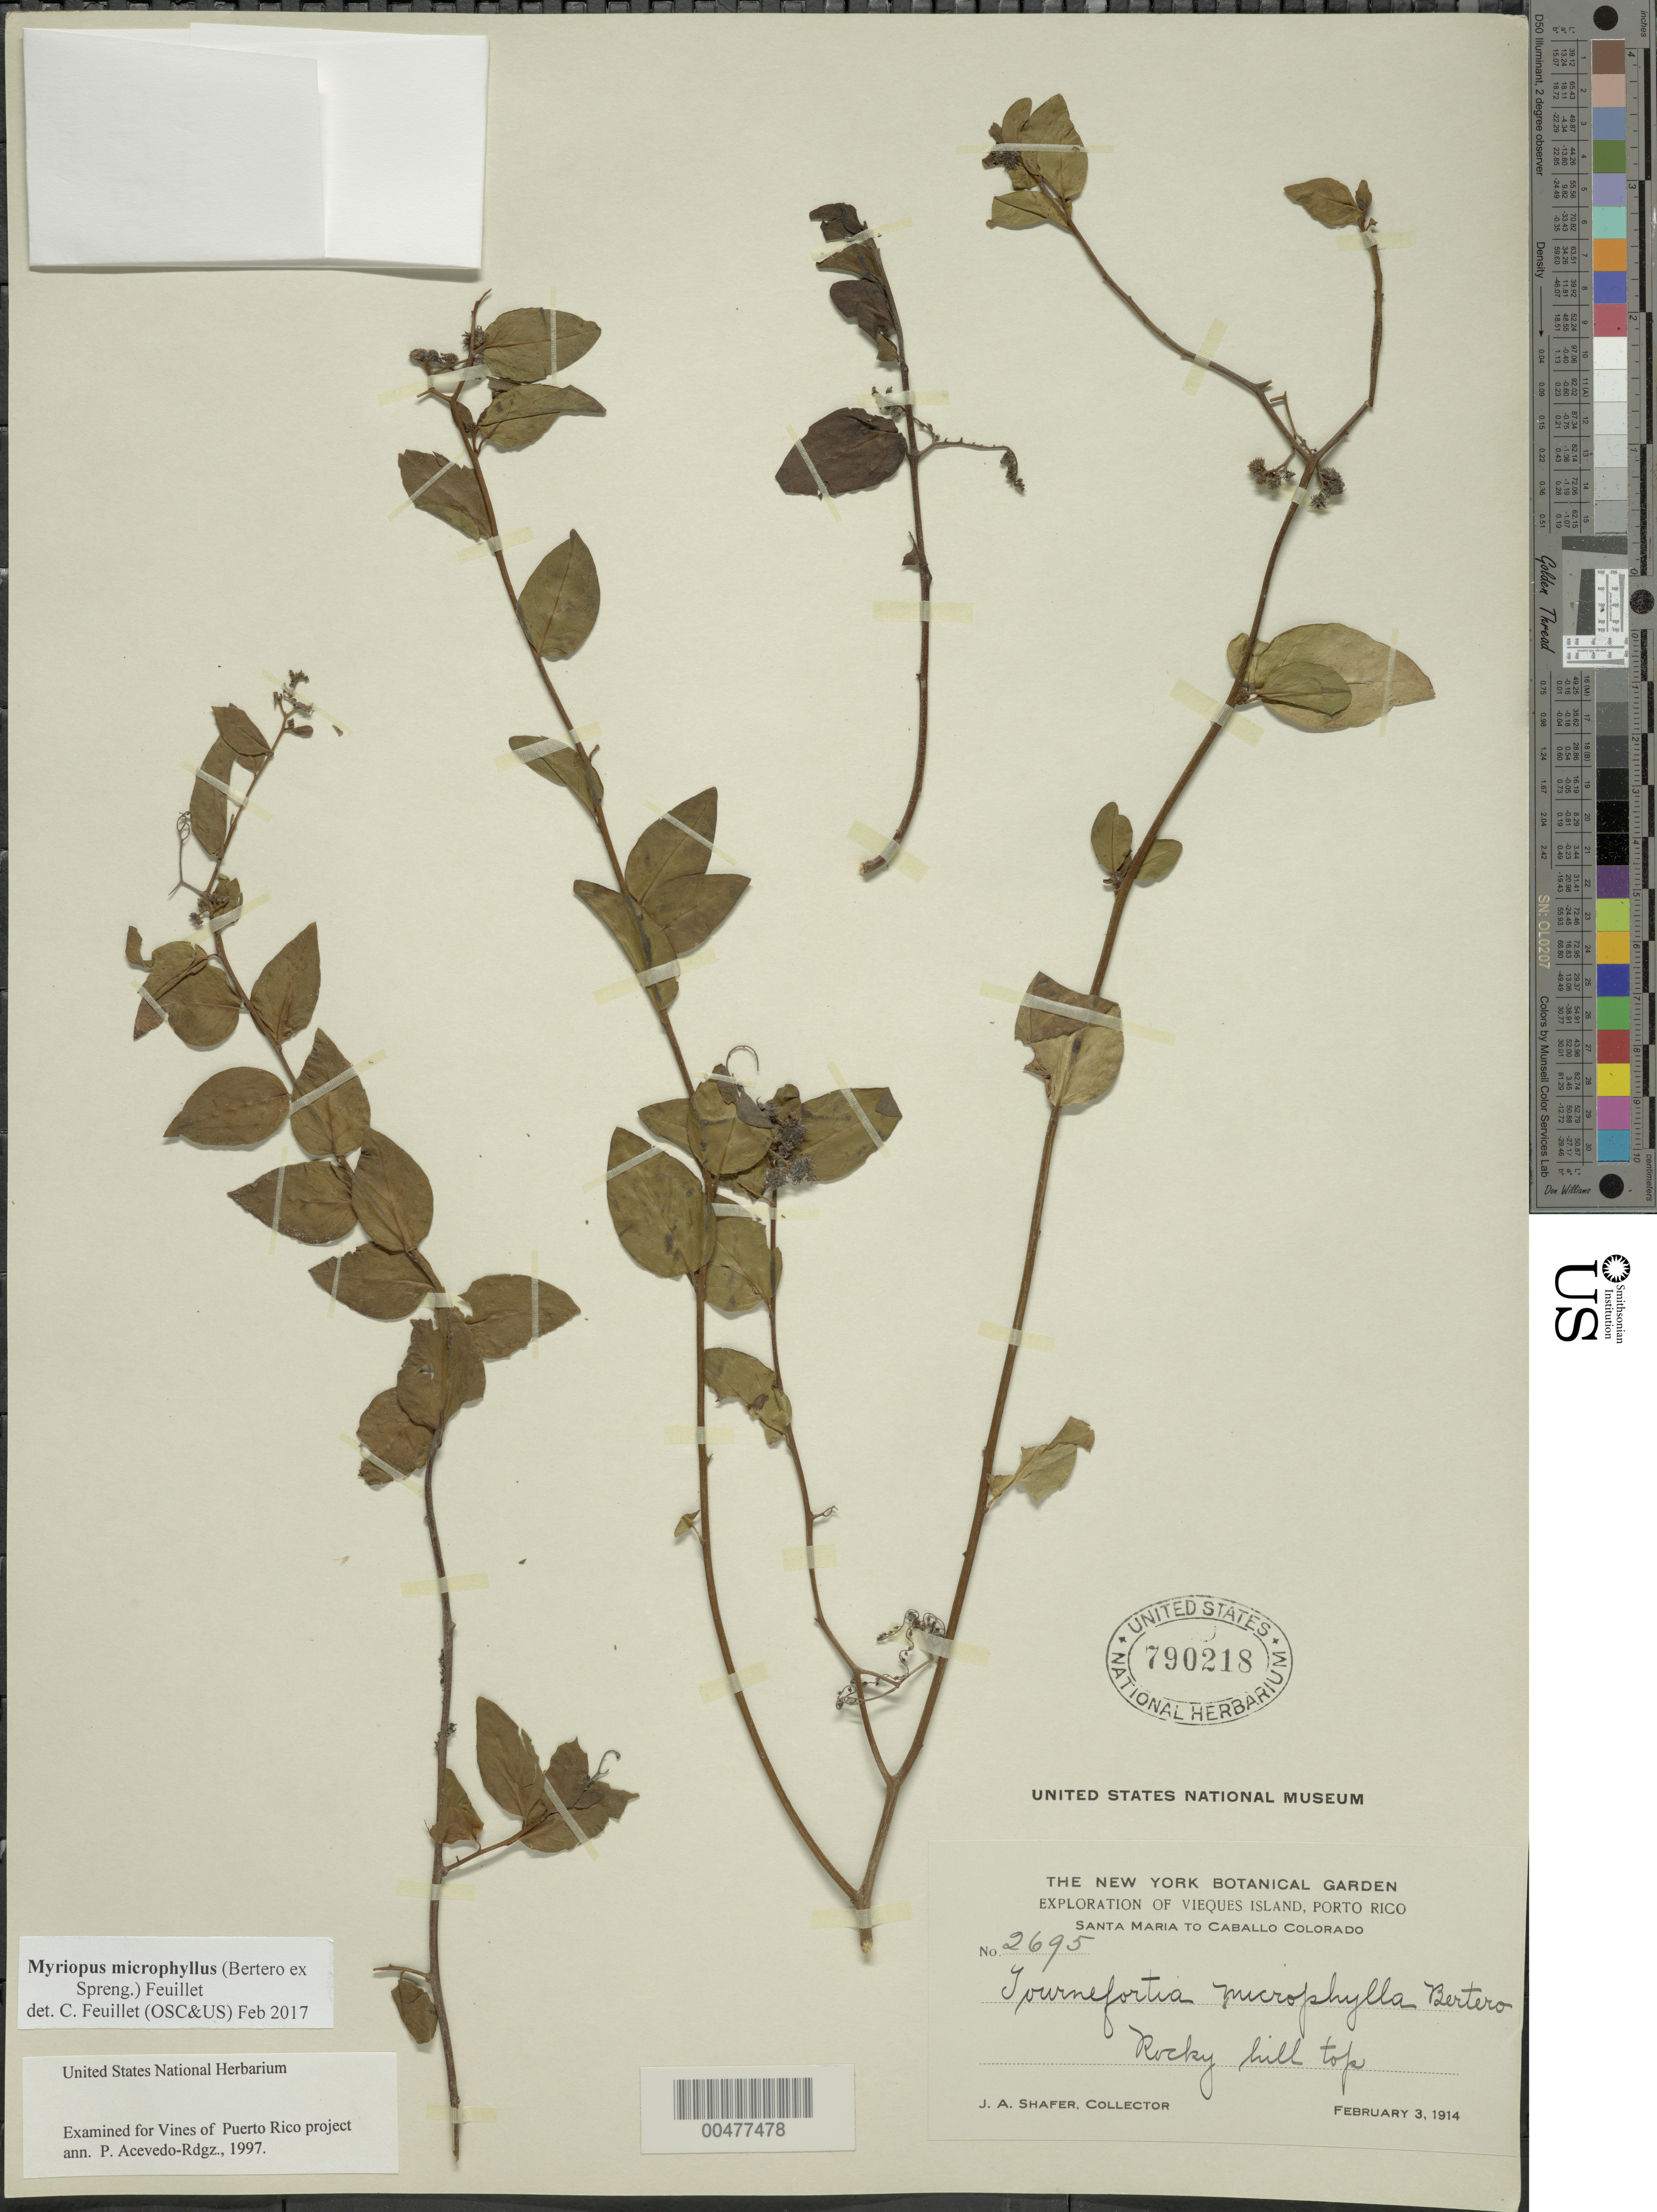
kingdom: Plantae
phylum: Tracheophyta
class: Magnoliopsida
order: Boraginales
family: Heliotropiaceae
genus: Myriopus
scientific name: Myriopus microphyllus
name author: (Bertero ex Spreng.) Feuillet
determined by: Feuillet, C.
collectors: J. A. Shafer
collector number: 2695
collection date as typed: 03 Feb 1914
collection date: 1914-02-03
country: Puerto Rico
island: Greater Antilles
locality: Santa Maria to Caballo Colorado. Rocky hillside.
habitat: Rocky hilltop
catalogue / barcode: US 790218